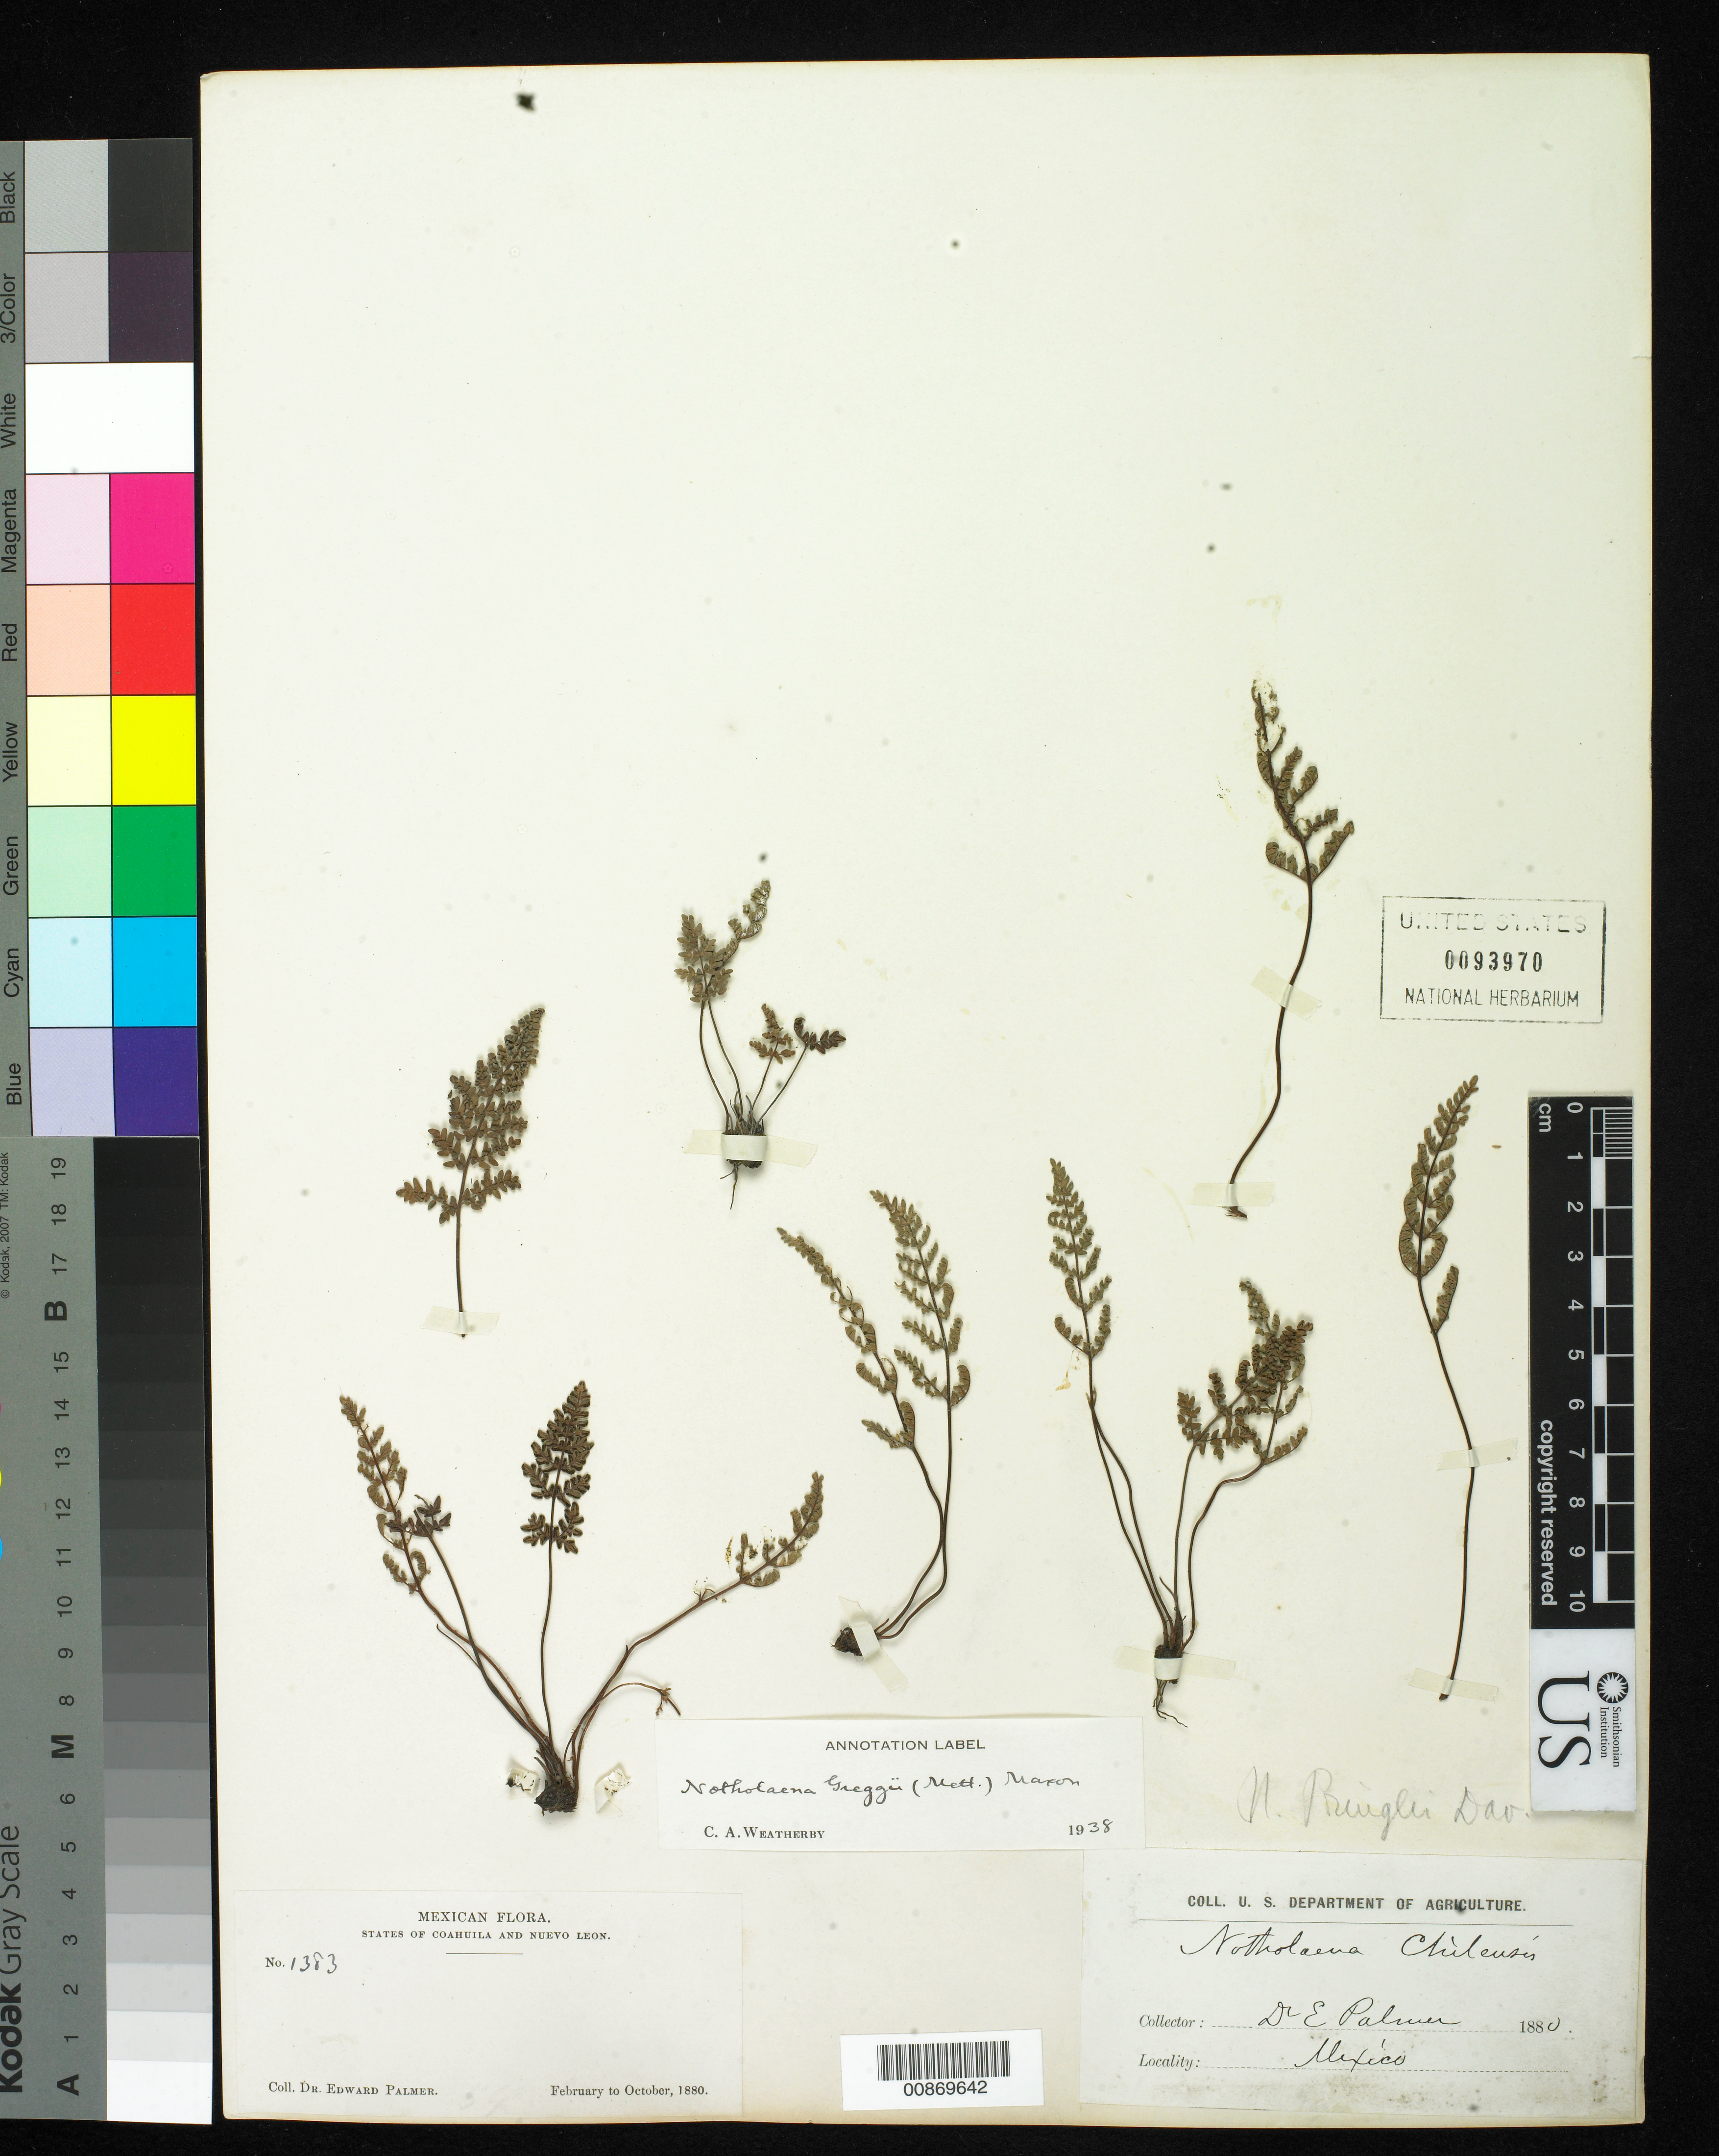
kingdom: Plantae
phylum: Tracheophyta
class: Polypodiopsida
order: Polypodiales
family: Pteridaceae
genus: Notholaena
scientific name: Notholaena greggii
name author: (Mett.) Maxon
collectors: E. Palmer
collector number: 1383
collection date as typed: Feb 1880 to -- Oct 1880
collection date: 1880-02/1880-10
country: Mexico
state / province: Coahuila / Nuevo León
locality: States of Coahuila and Nuevo León.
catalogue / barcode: US 93970